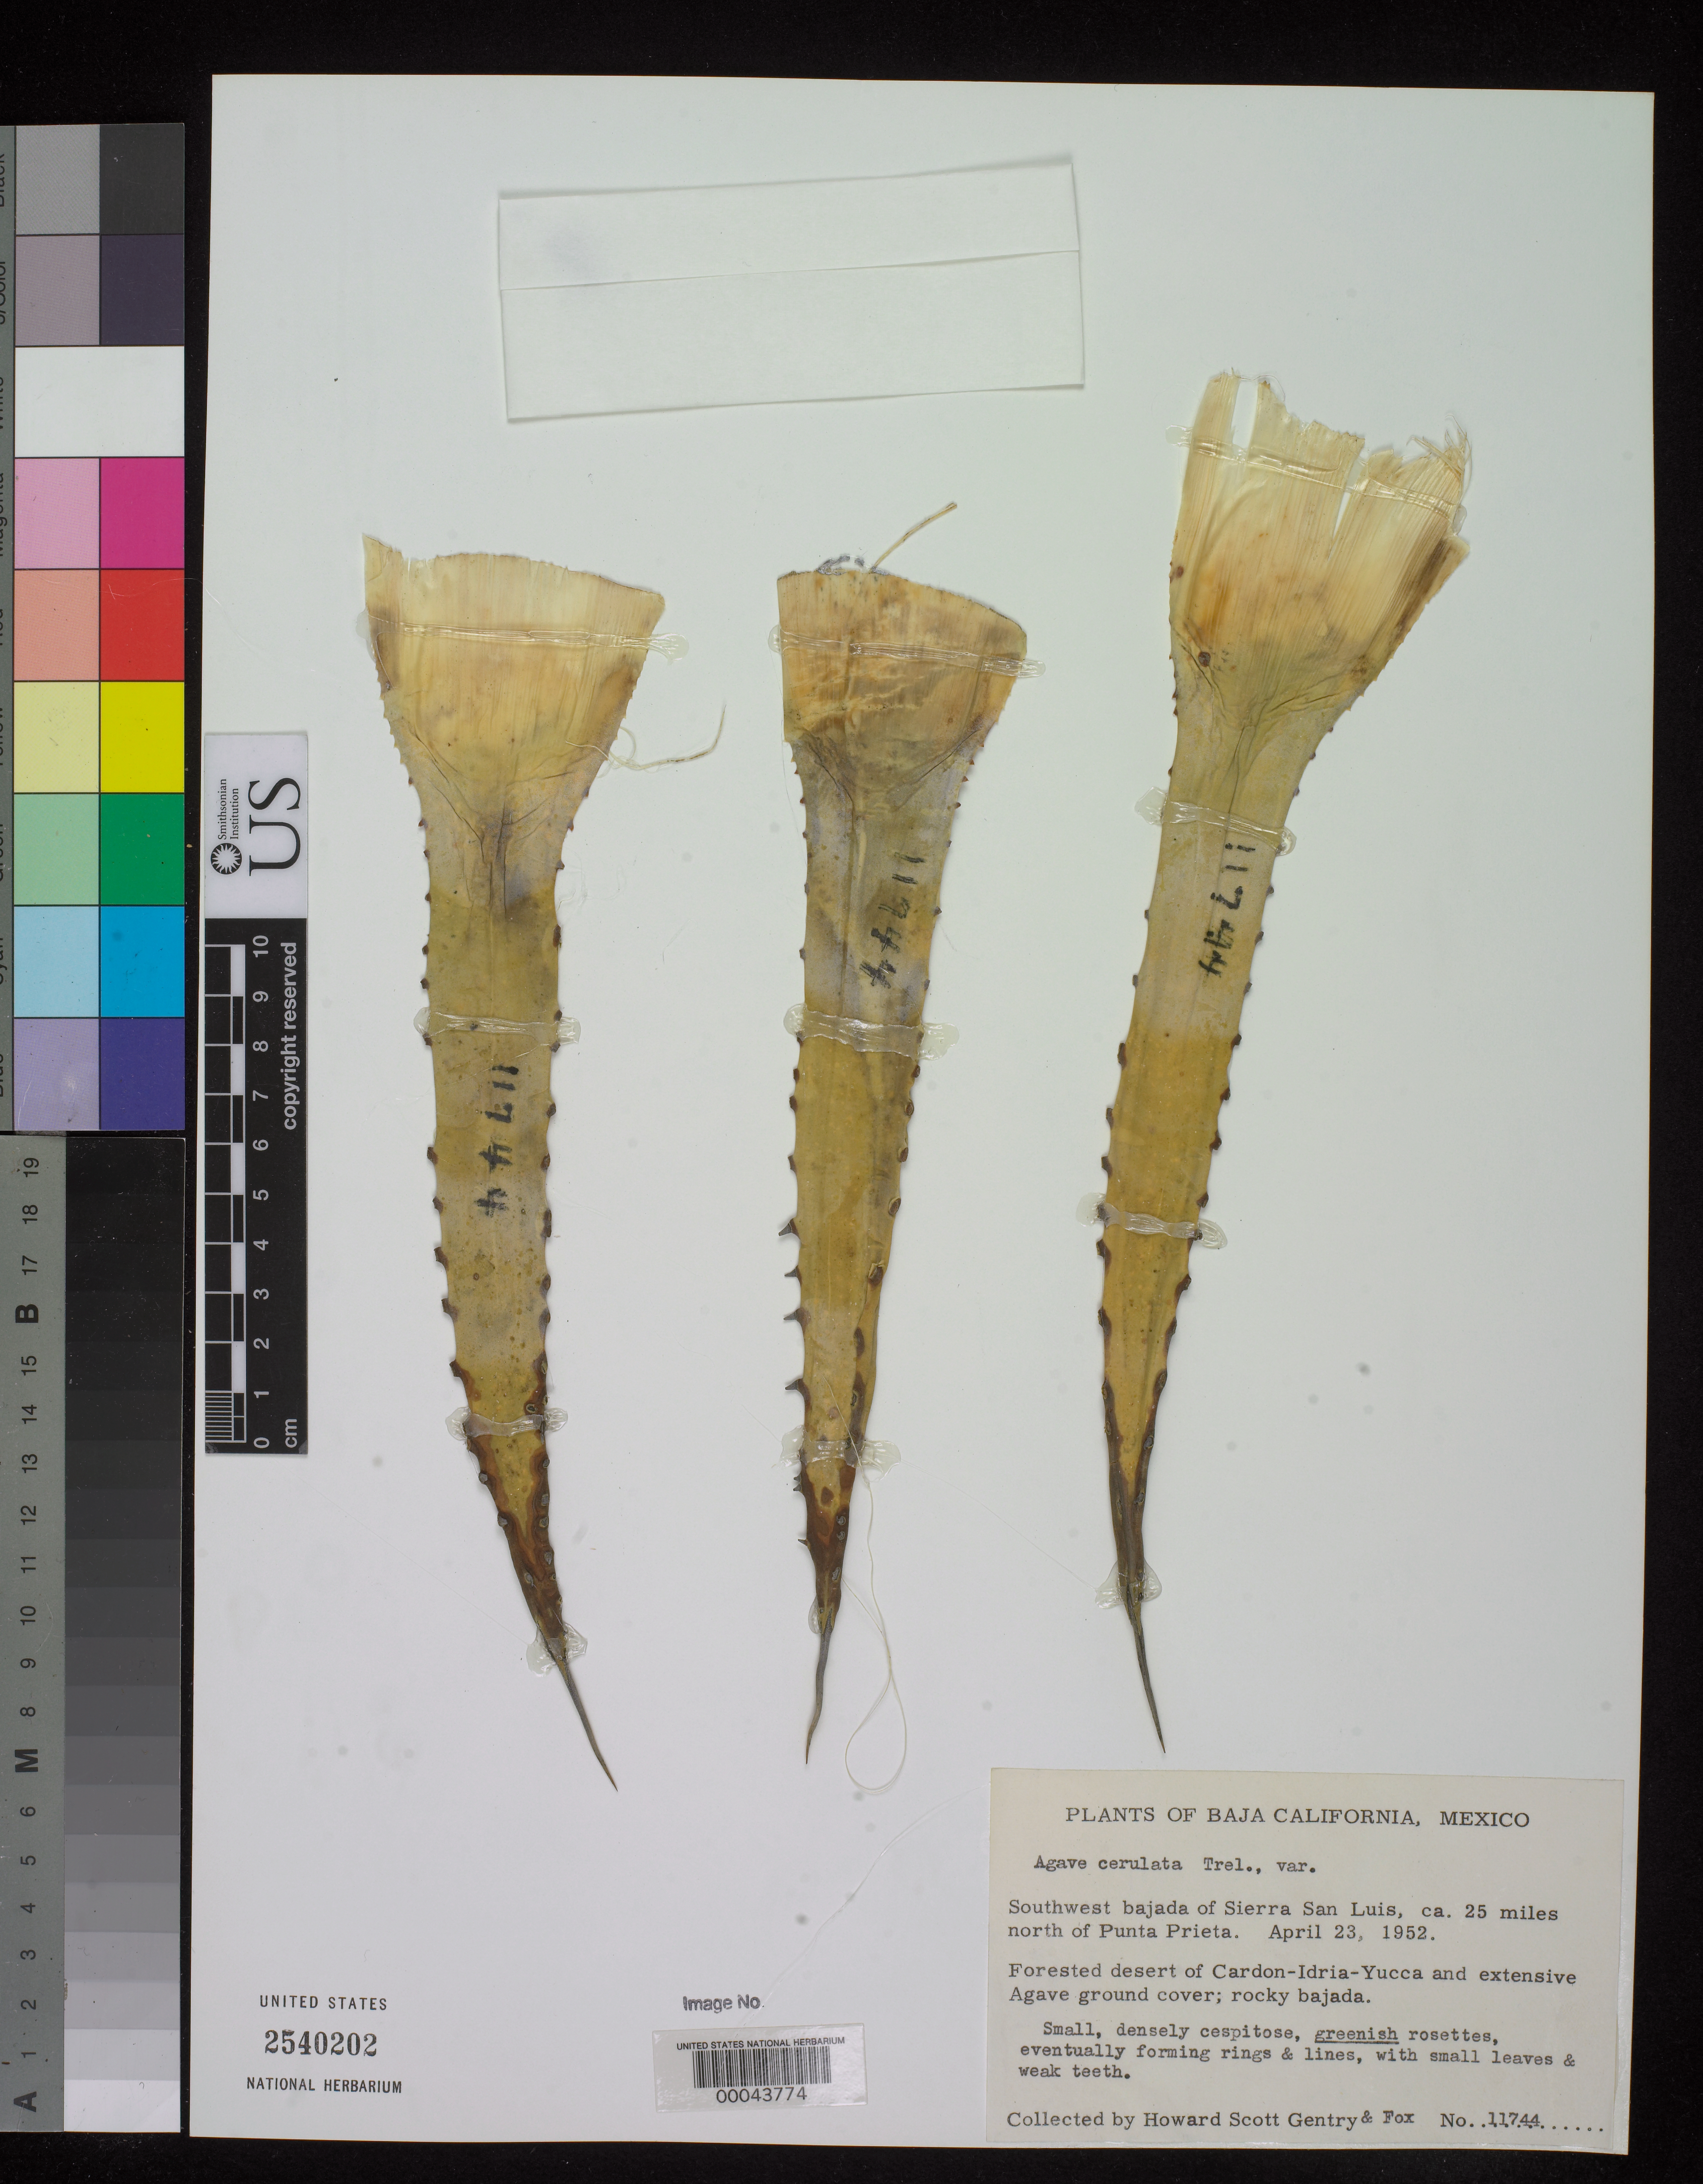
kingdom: Plantae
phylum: Tracheophyta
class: Liliopsida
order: Asparagales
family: Asparagaceae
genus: Agave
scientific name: Agave cerulata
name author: Trel.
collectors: H. S. Gentry & W. B. Fox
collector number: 11744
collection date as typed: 23 Apr 1952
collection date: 1952-04-23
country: Mexico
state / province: Baja California Norte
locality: SW bajada of Sierra San Luis, ca 25 mi N of Punta Prieta.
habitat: Forested desert; rocky bajada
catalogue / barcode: US 2540202